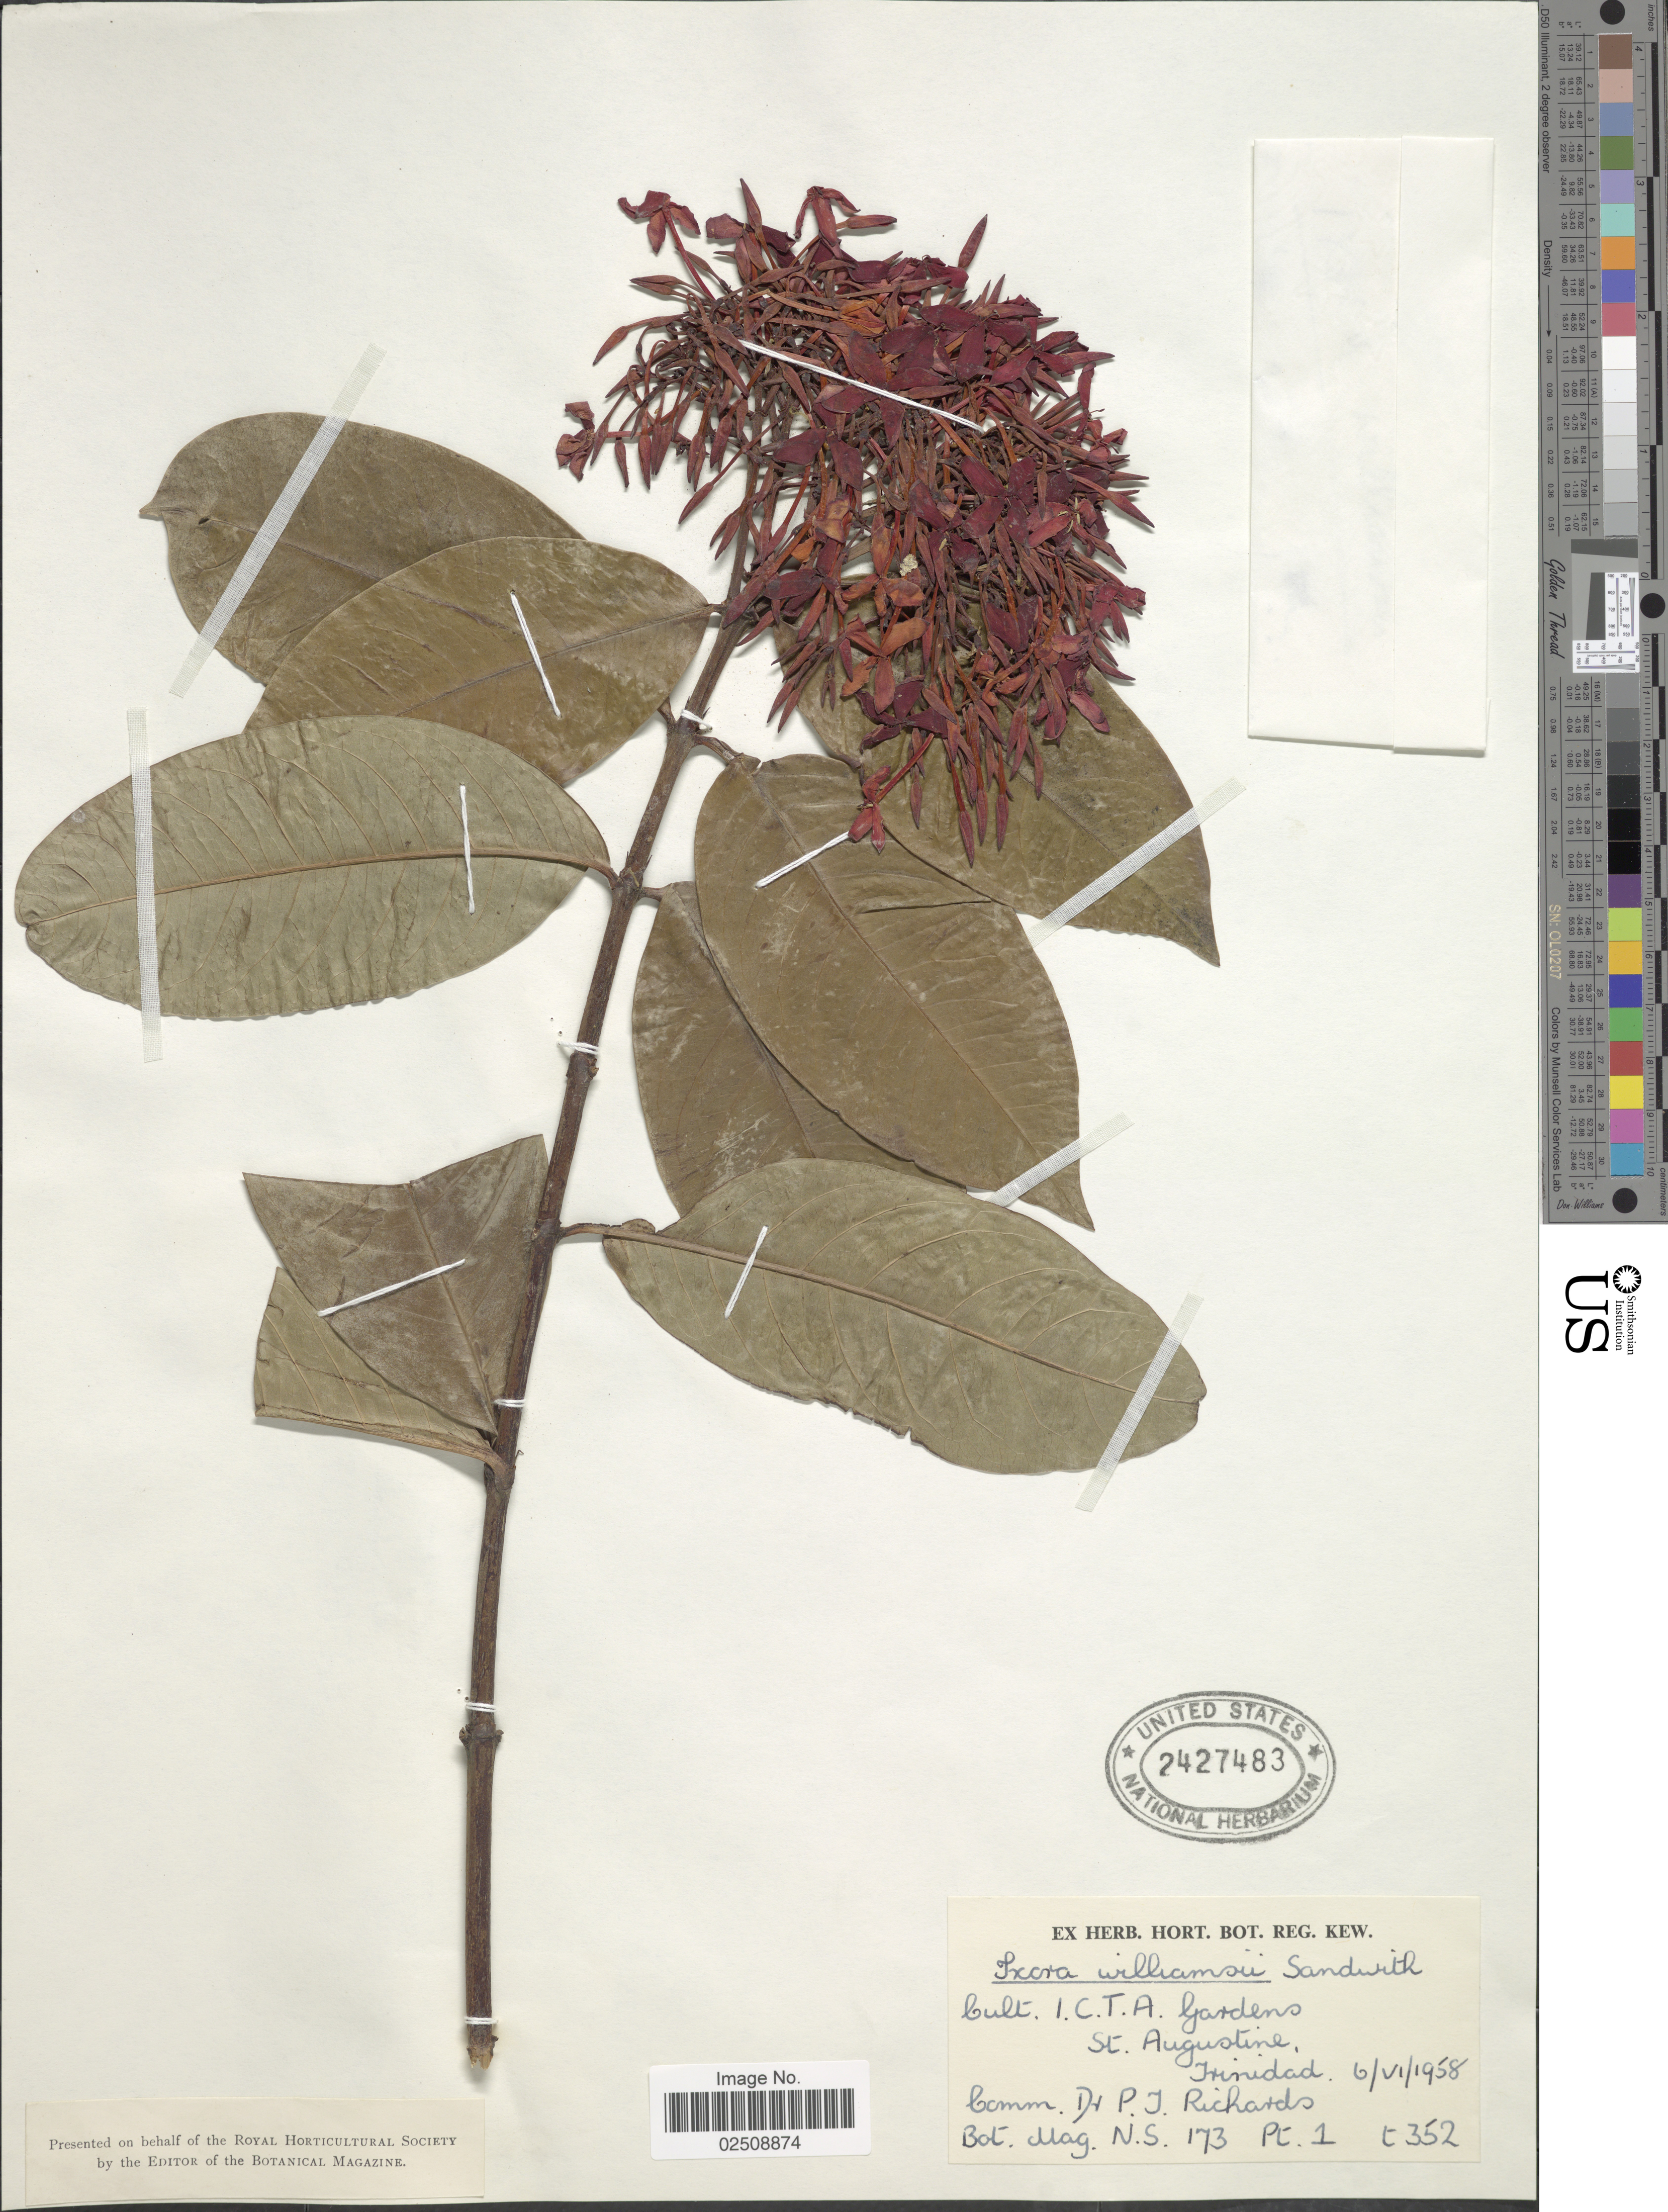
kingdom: Plantae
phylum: Tracheophyta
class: Magnoliopsida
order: Gentianales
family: Rubiaceae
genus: Ixora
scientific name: Ixora williamsii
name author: Sandwith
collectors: ex herb. Hort. Reg. Kew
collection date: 1958-06-06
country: Trinidad and Tobago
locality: I.C.T.A. Gardens. St. Augustine, Trinidad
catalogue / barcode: US 2427483